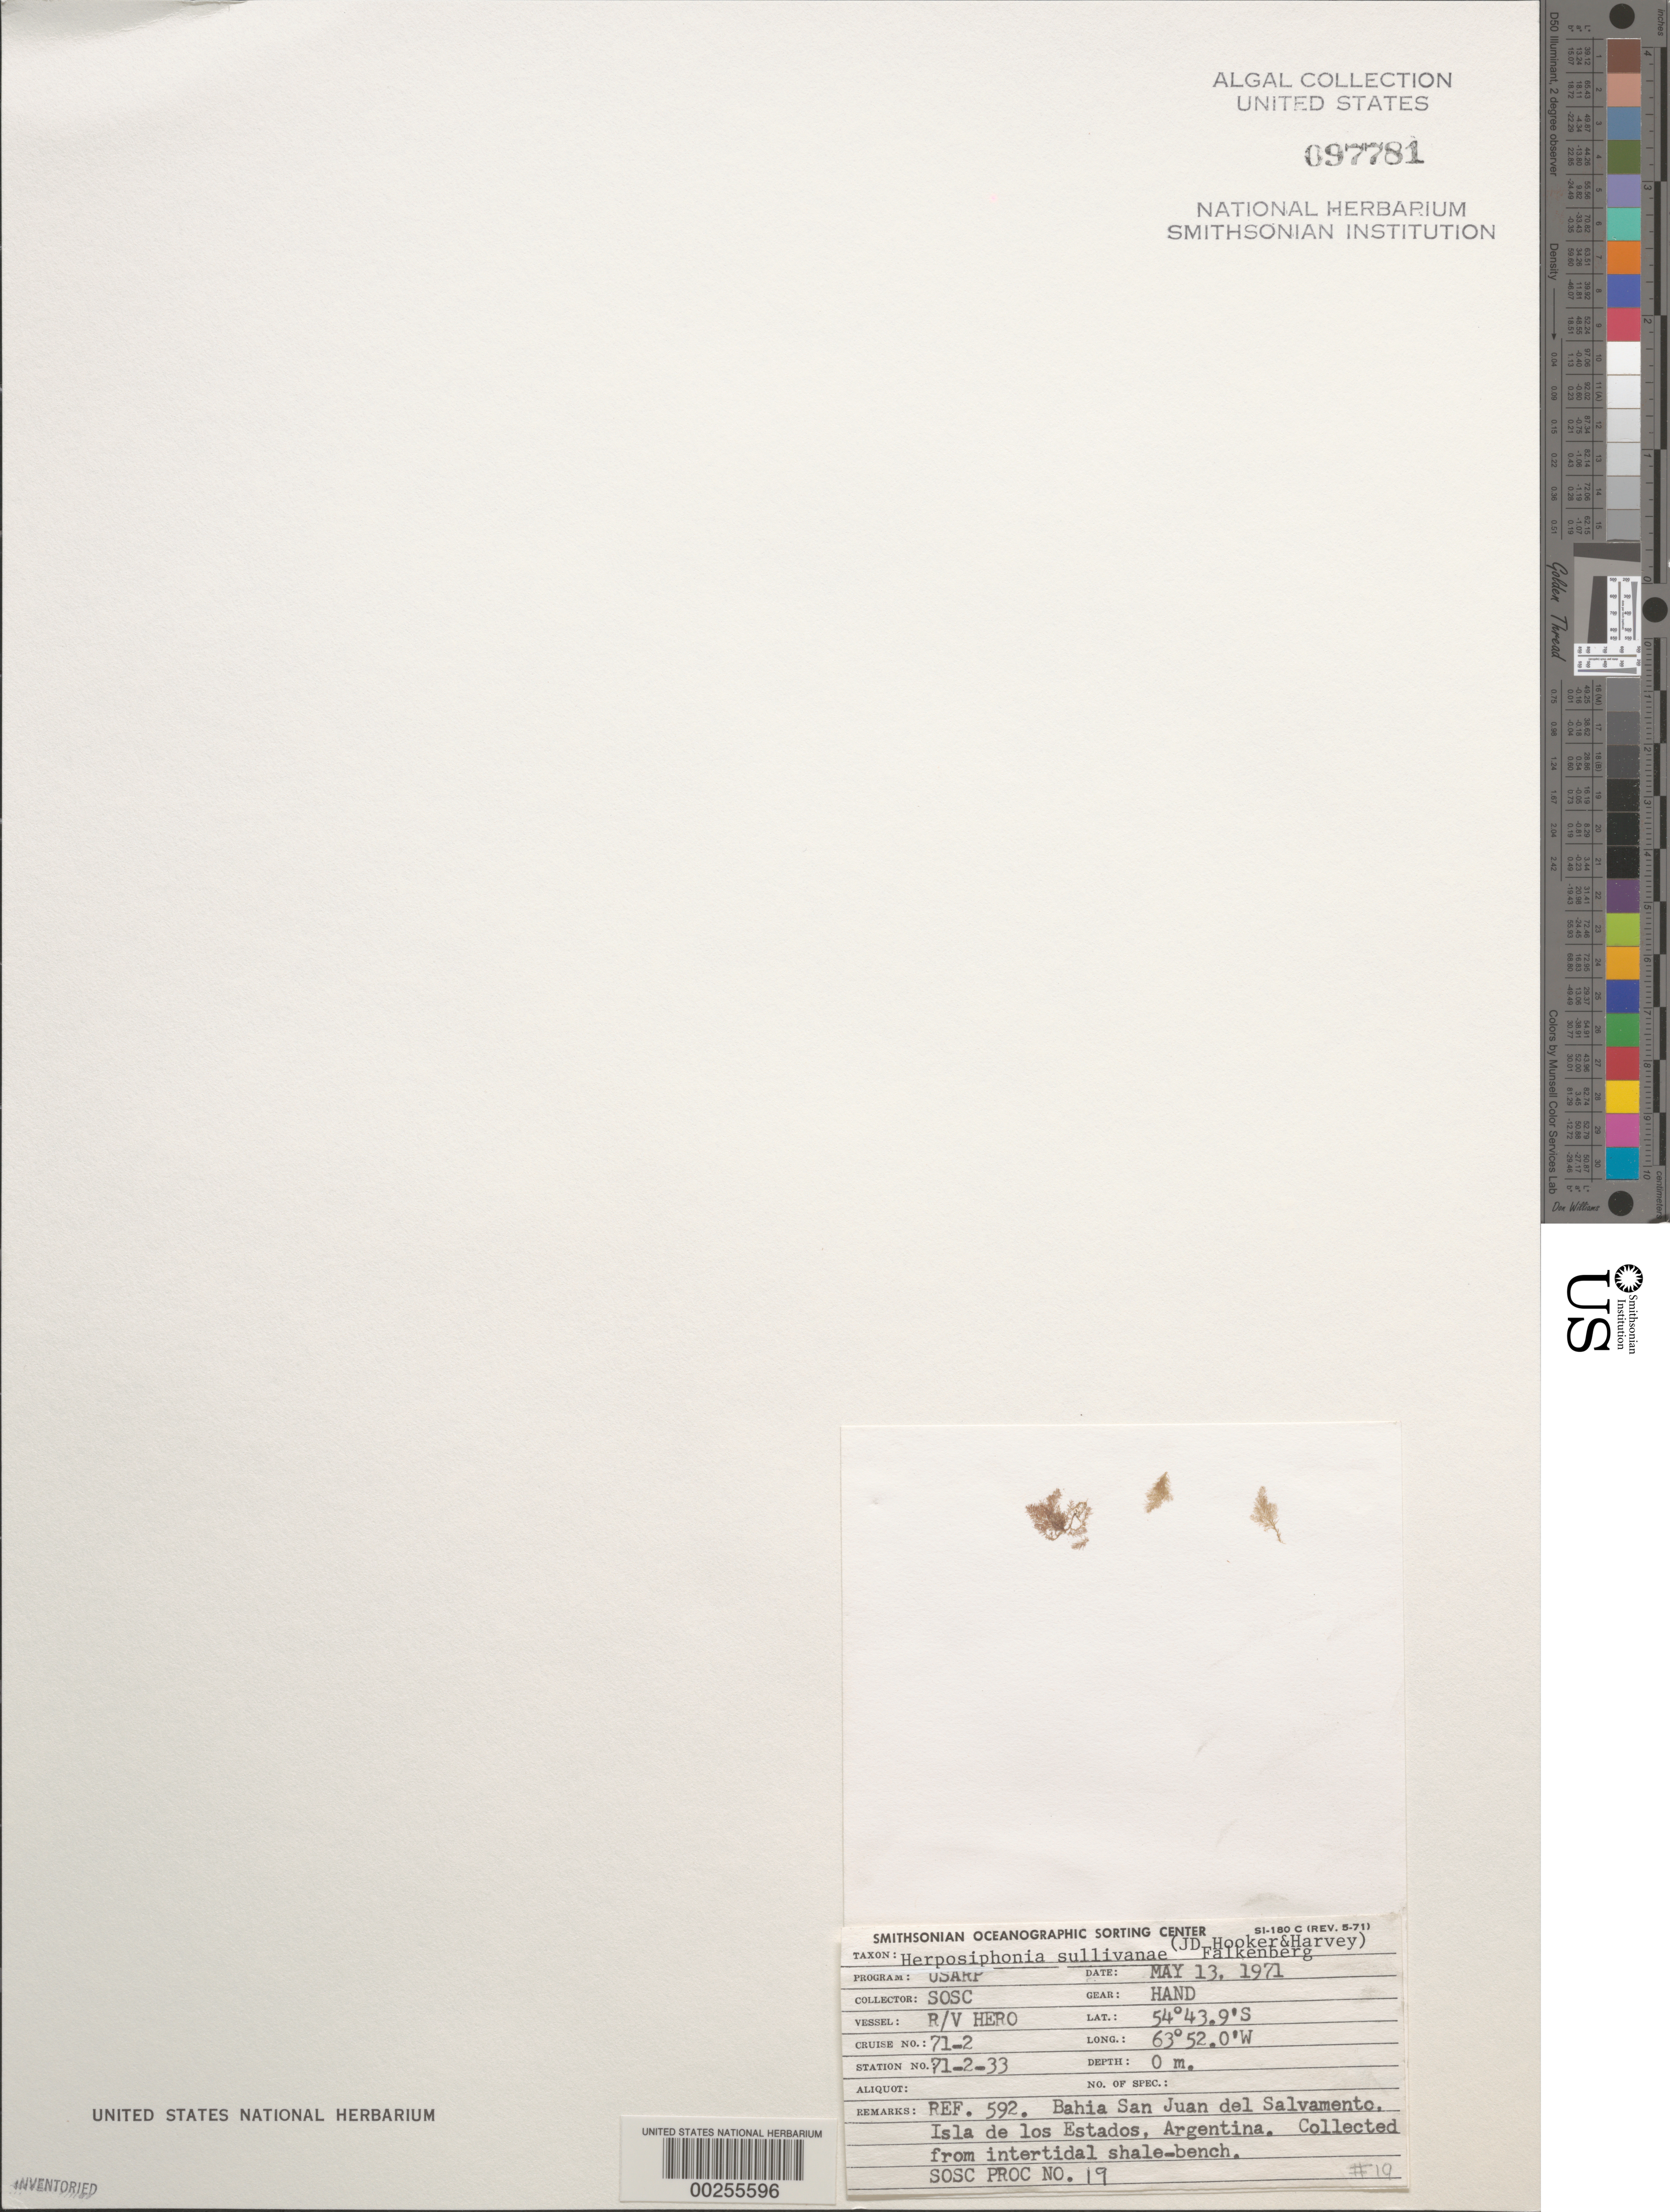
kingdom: Plantae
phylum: Rhodophyta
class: Florideophyceae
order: Ceramiales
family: Rhodomelaceae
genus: Herposiphonia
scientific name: Herposiphonia sulivaniae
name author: (Hook. f. &) Falkenb.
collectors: SOSC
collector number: Station 71-2-33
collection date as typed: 13 May 1971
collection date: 1971-05-13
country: Argentina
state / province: Tierra del Fuego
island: Isla de los Estados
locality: Bahia San Juan del Salvamento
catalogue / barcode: US 97781